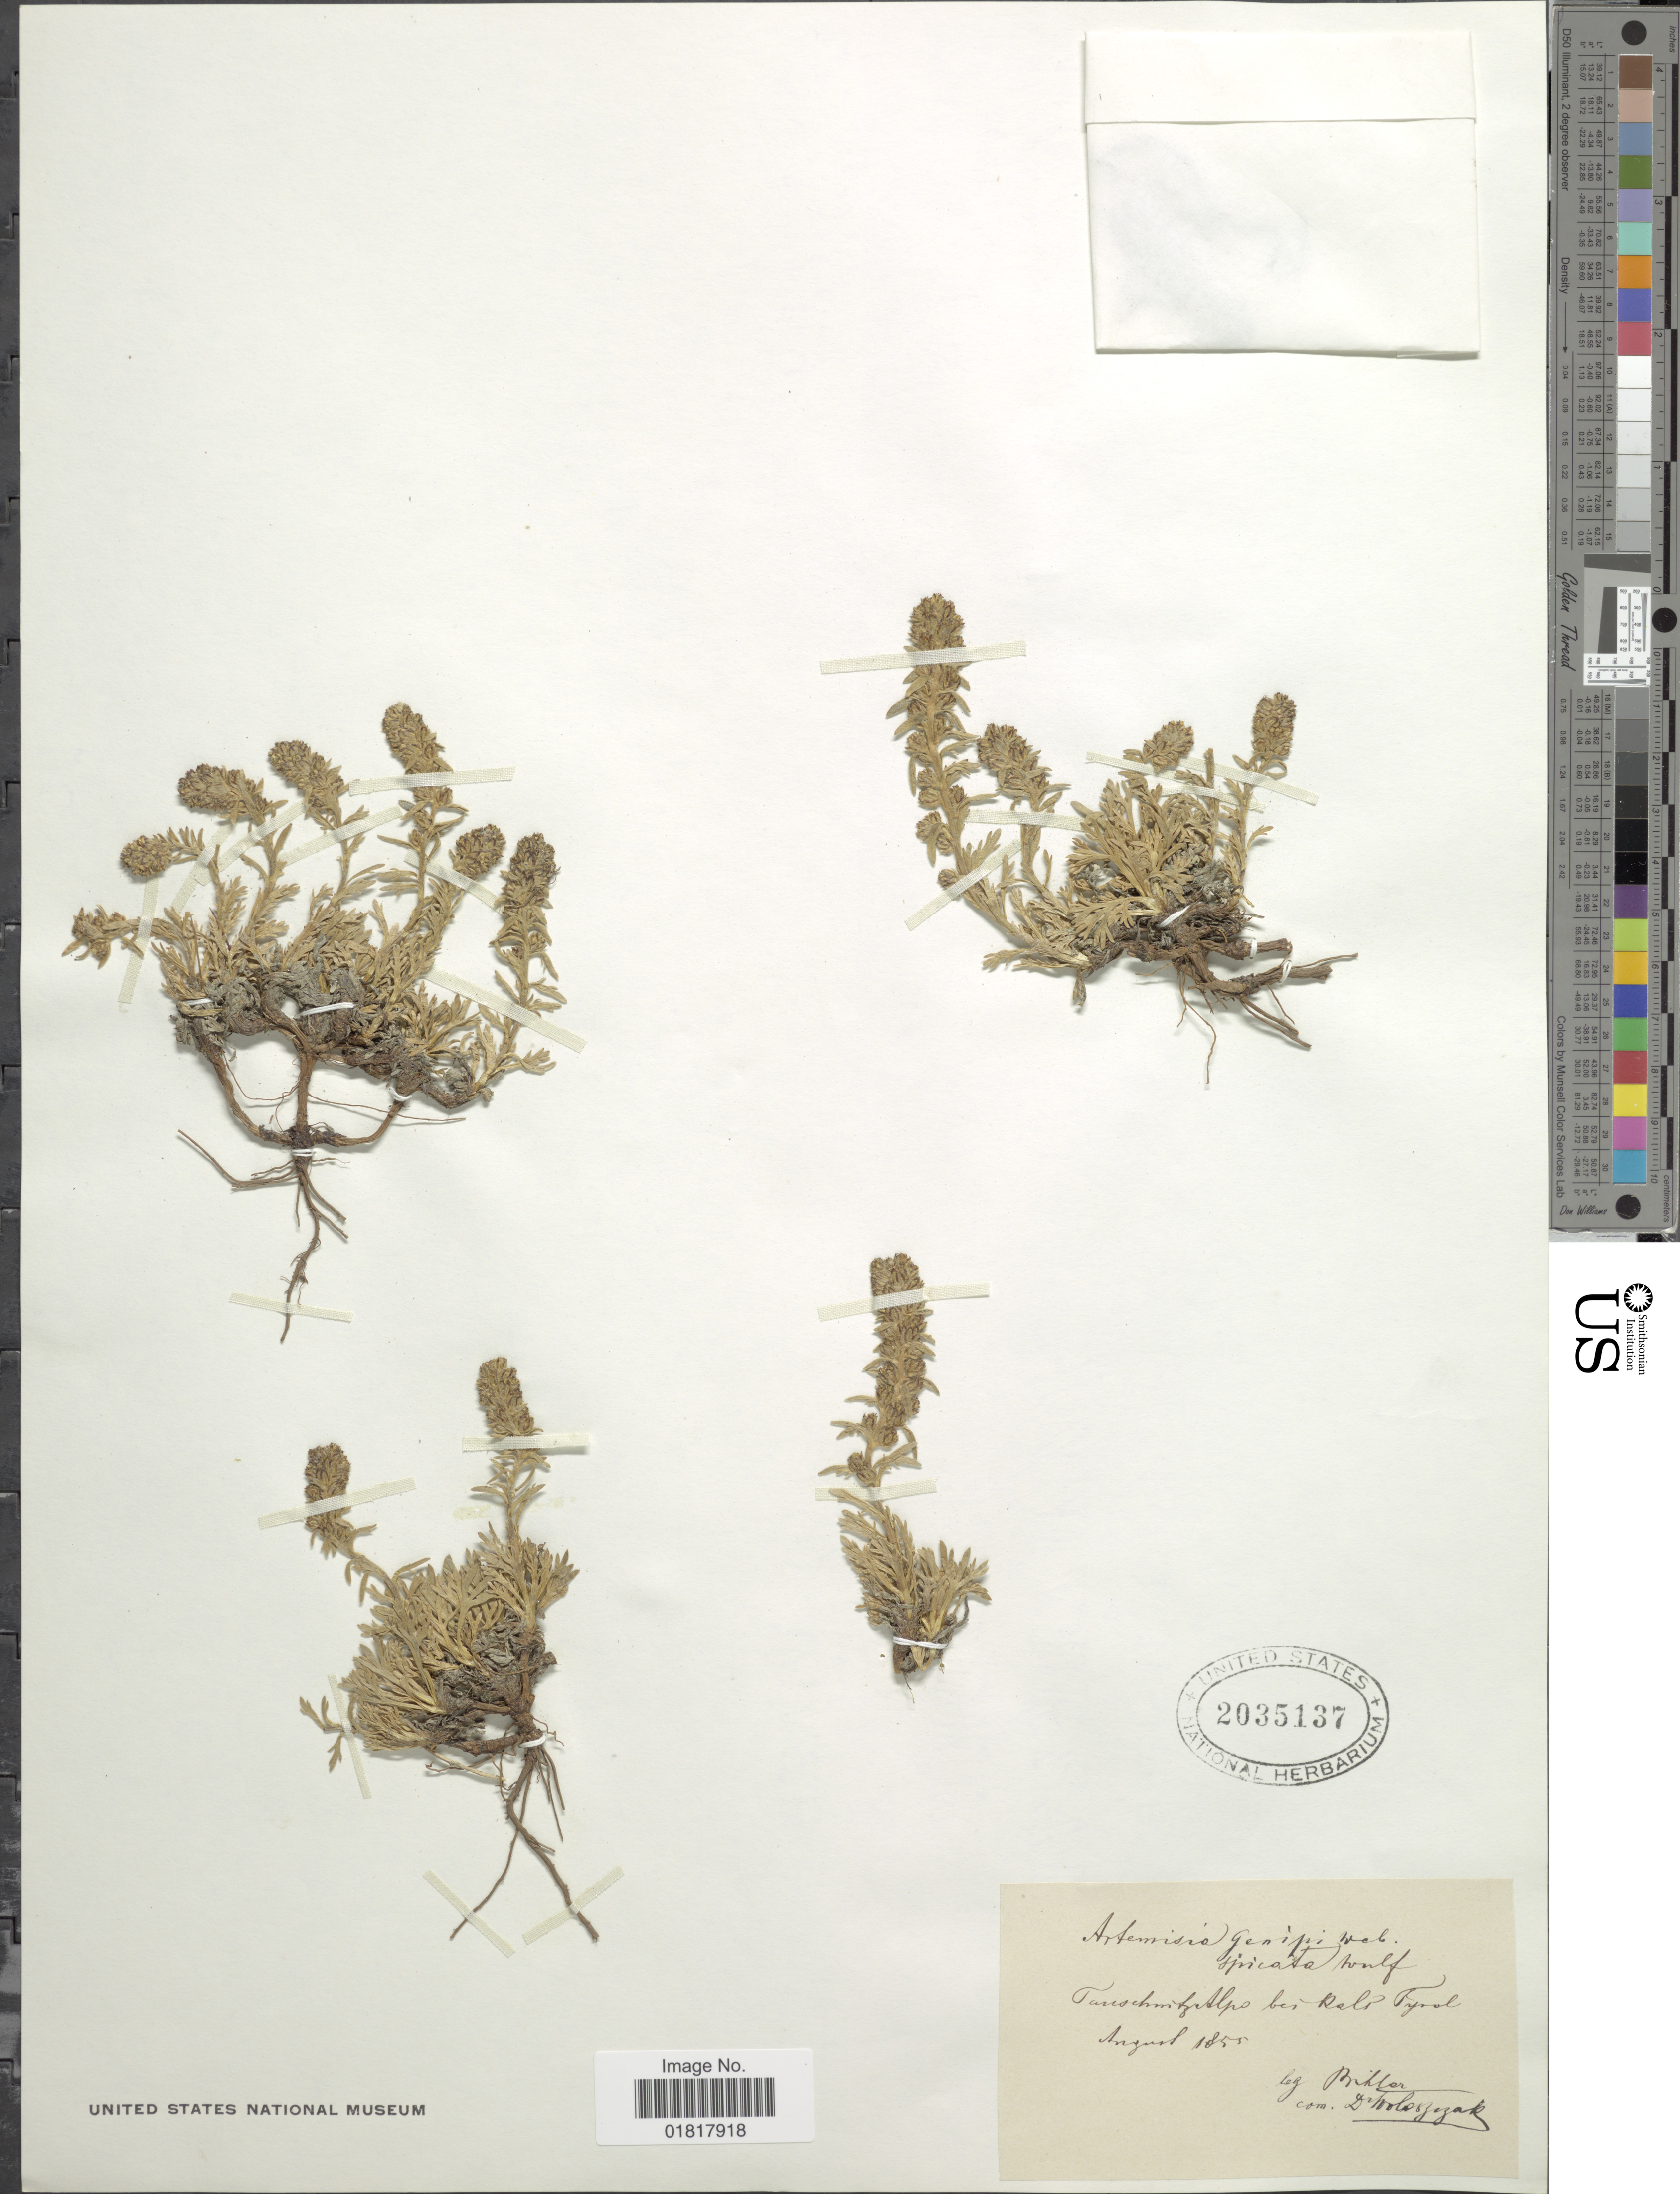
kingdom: Plantae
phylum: Tracheophyta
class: Magnoliopsida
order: Asterales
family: Asteraceae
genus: Artemisia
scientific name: Artemisia genipi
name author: G.H. Weber ex Stechm.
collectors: Brihler & Kolodziejczyk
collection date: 1855-08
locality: Tanschmiftelpo bei Rols Fysol [interpreted]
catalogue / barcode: US 2035137